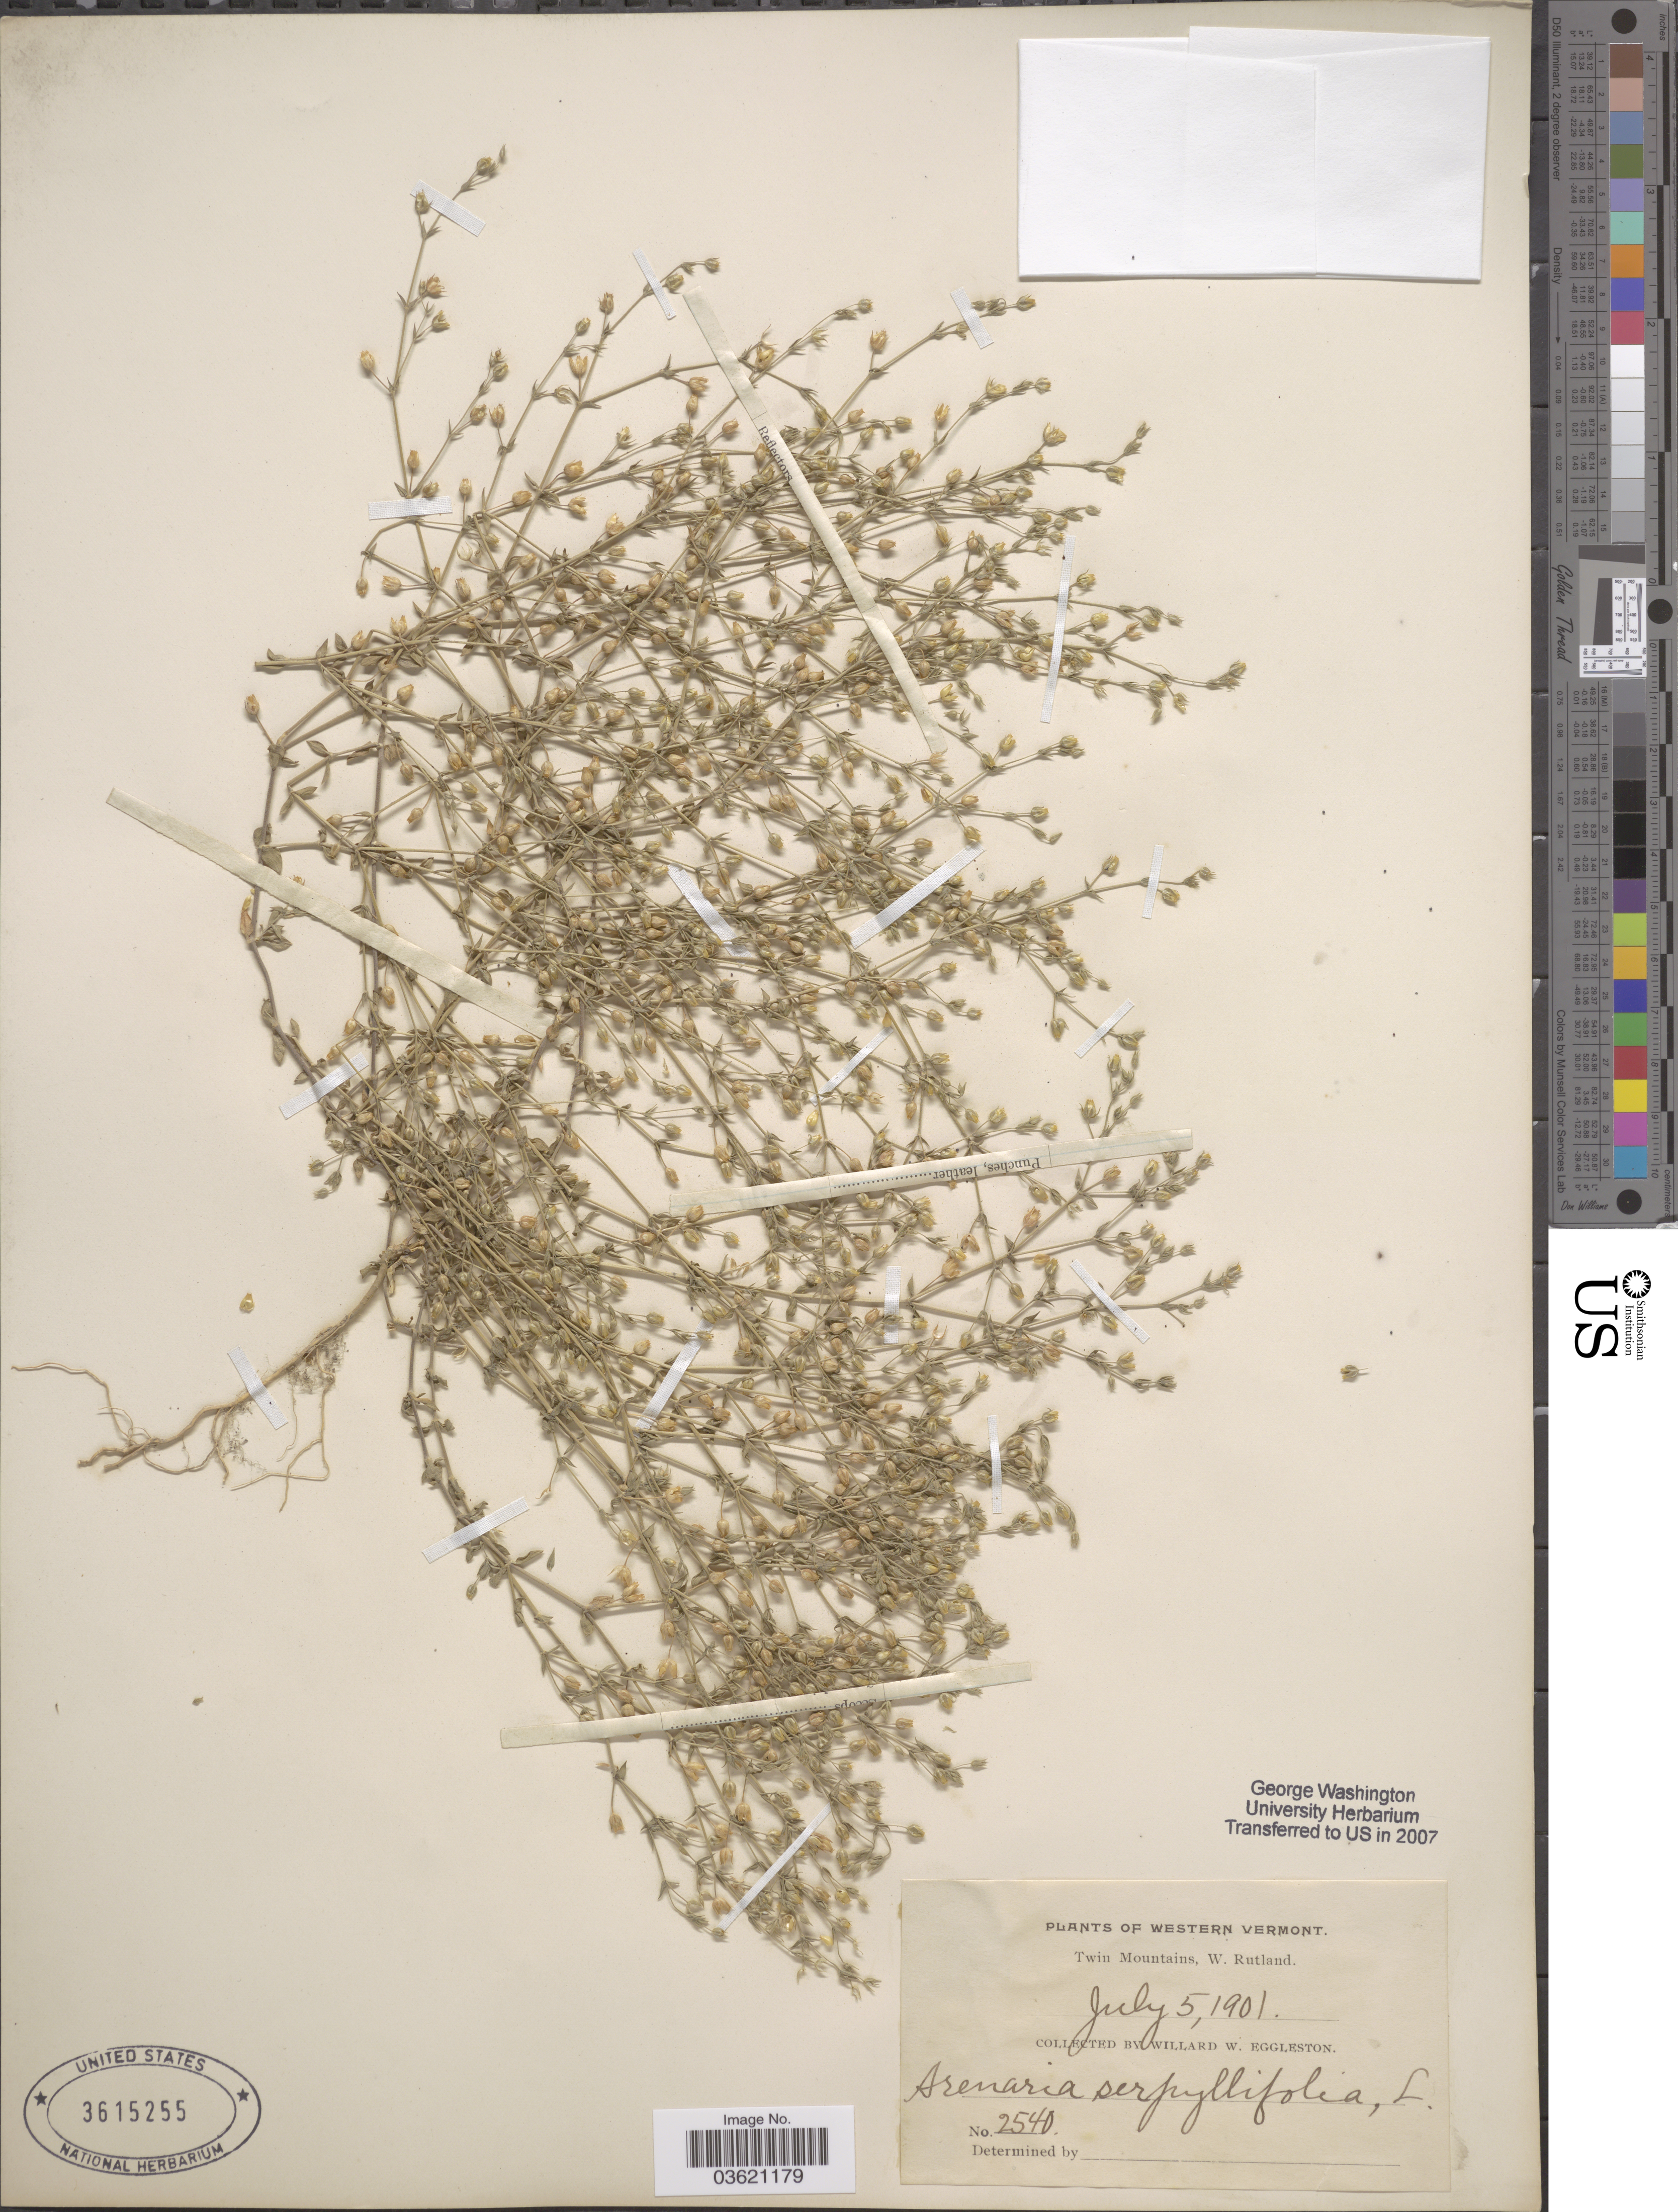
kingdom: Plantae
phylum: Tracheophyta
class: Magnoliopsida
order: Caryophyllales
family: Caryophyllaceae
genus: Arenaria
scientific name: Arenaria serpyllifolia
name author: L.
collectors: W. W. Eggleston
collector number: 2540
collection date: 1901-07-05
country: United States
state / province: Vermont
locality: Western Vermont. Twin Mountains, W. Rutland.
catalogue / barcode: US 3615255